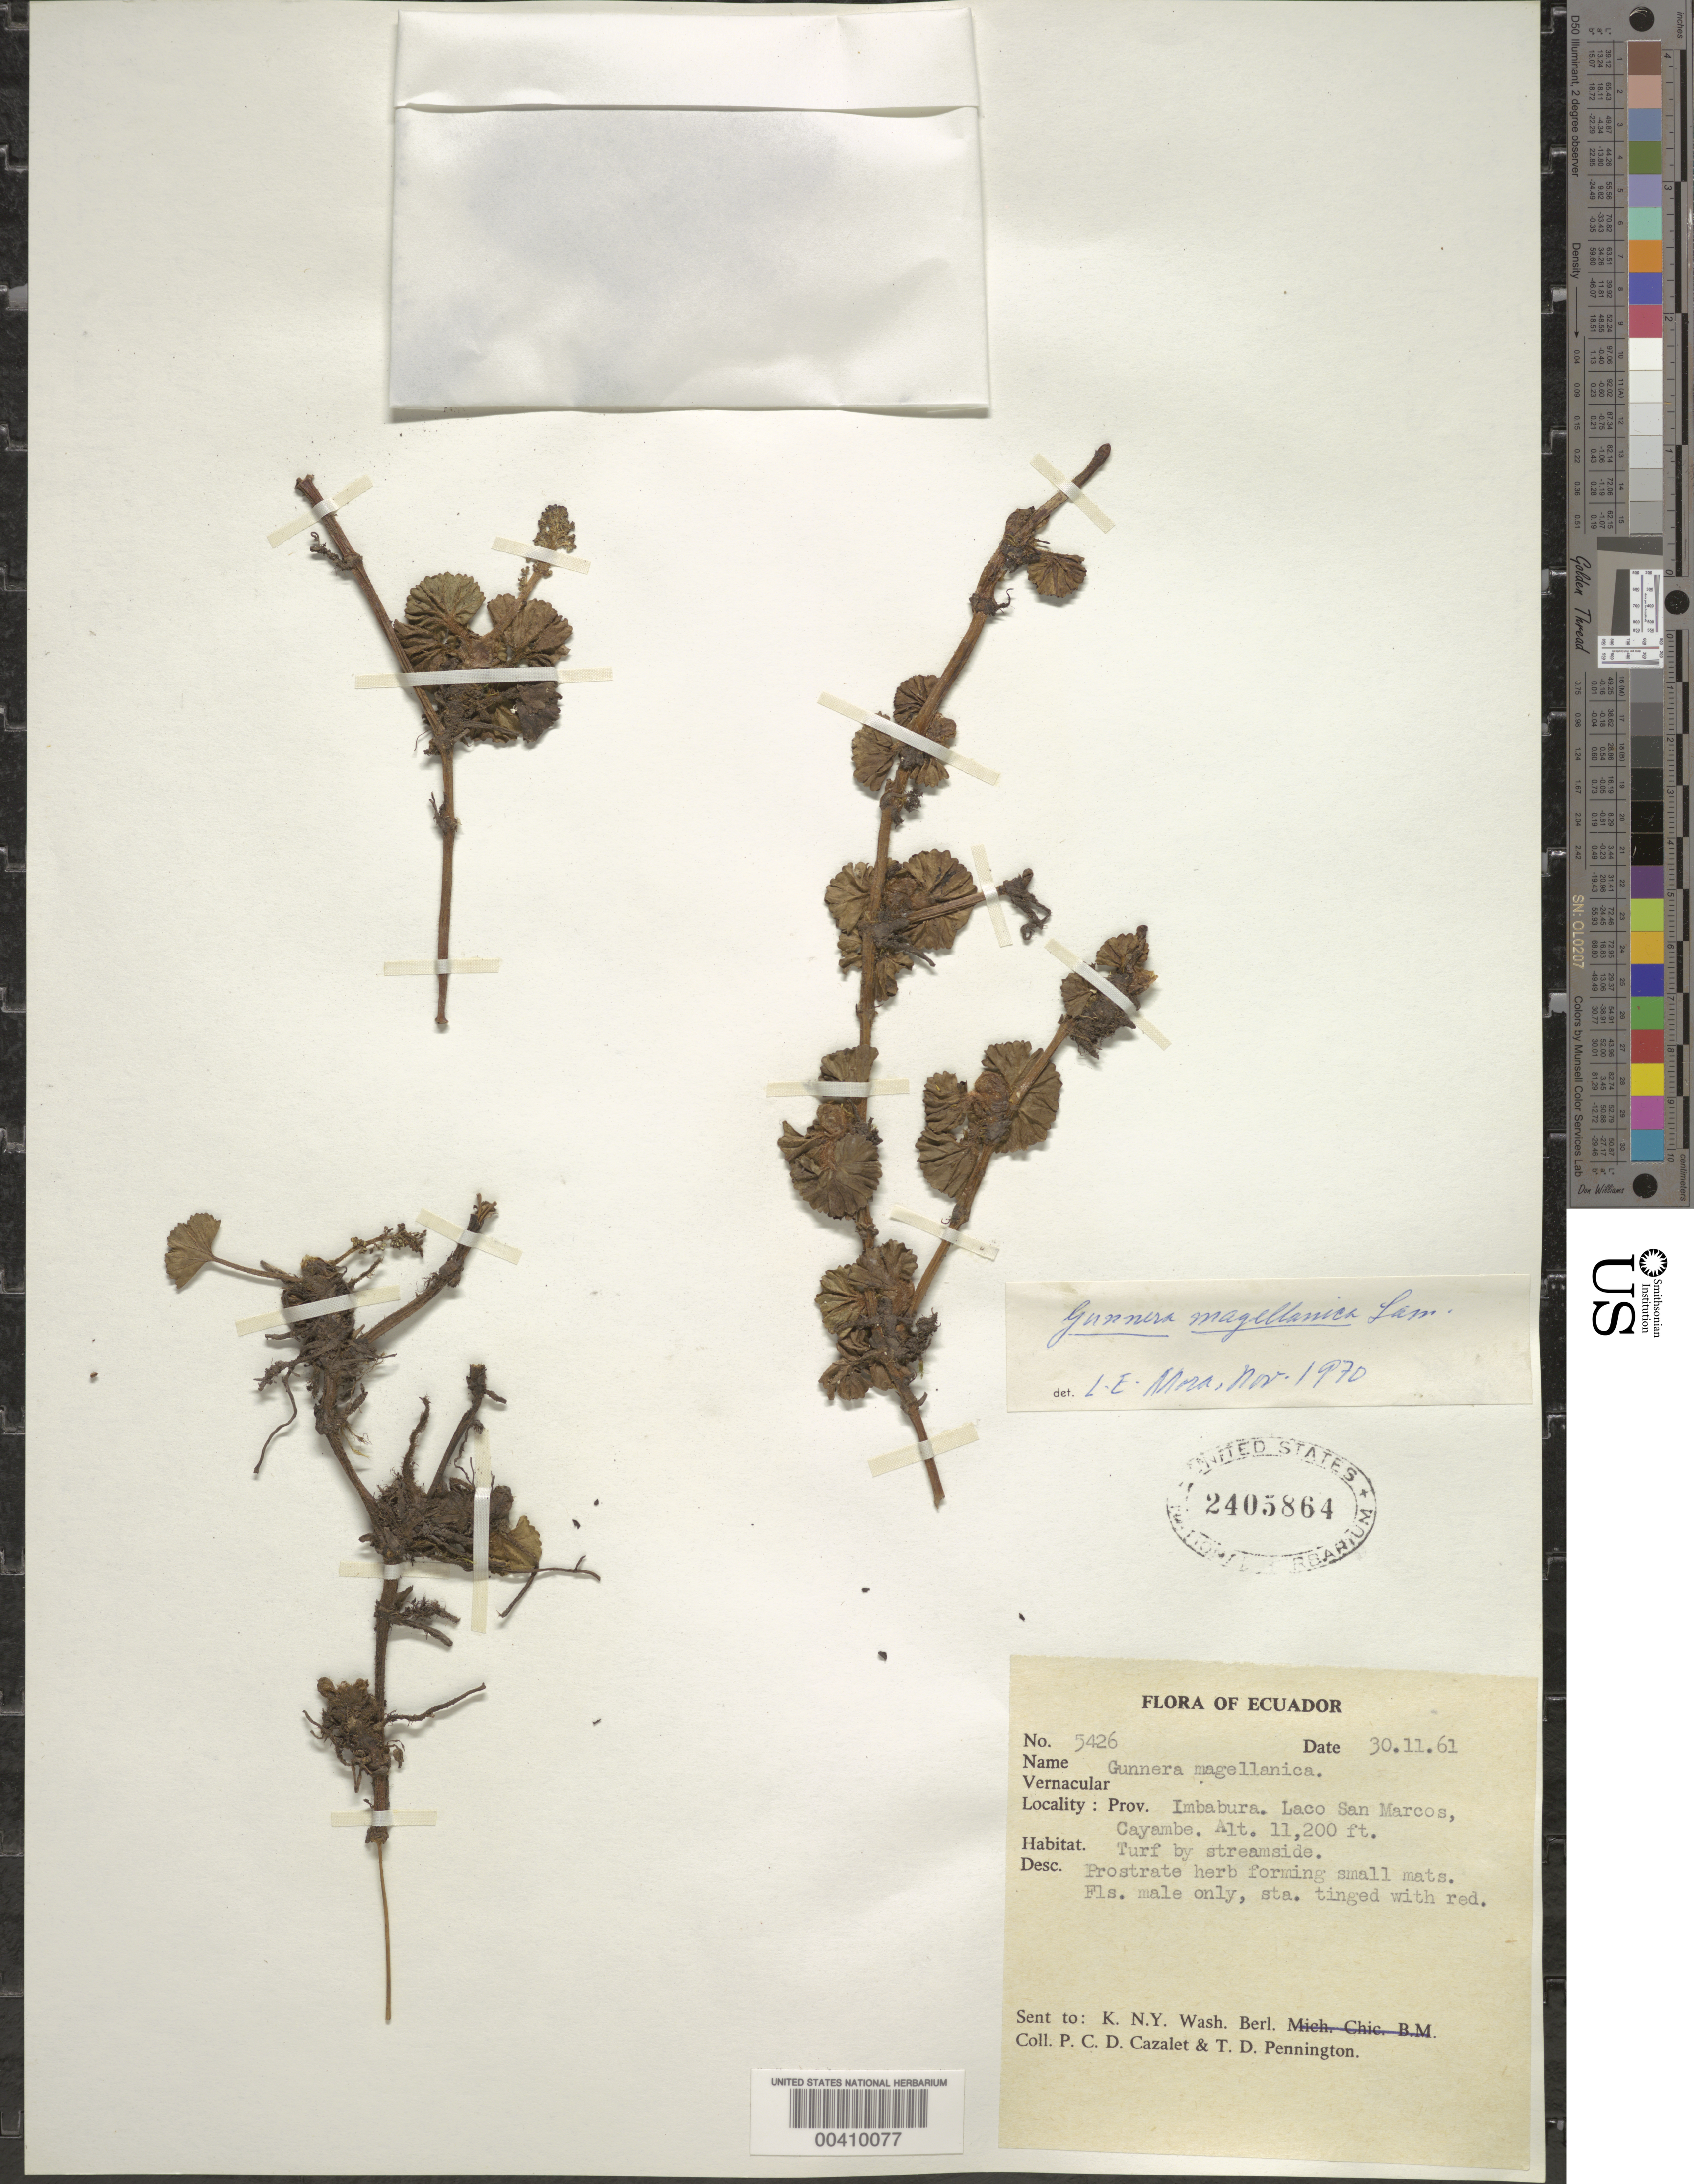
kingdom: Plantae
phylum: Tracheophyta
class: Magnoliopsida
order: Gunnerales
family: Gunneraceae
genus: Gunnera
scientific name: Gunnera magellanica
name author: Lam.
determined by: Mora-Osejo, L. E.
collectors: P. C. D. Cazalet & T. D. Pennington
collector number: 5426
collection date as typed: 30 Nov 1961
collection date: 1961-11-30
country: Ecuador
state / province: Imbabura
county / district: Lago San Marcos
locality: Cayambe.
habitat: turf by streamside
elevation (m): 3413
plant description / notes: US, K, NY, B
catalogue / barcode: US 2405864